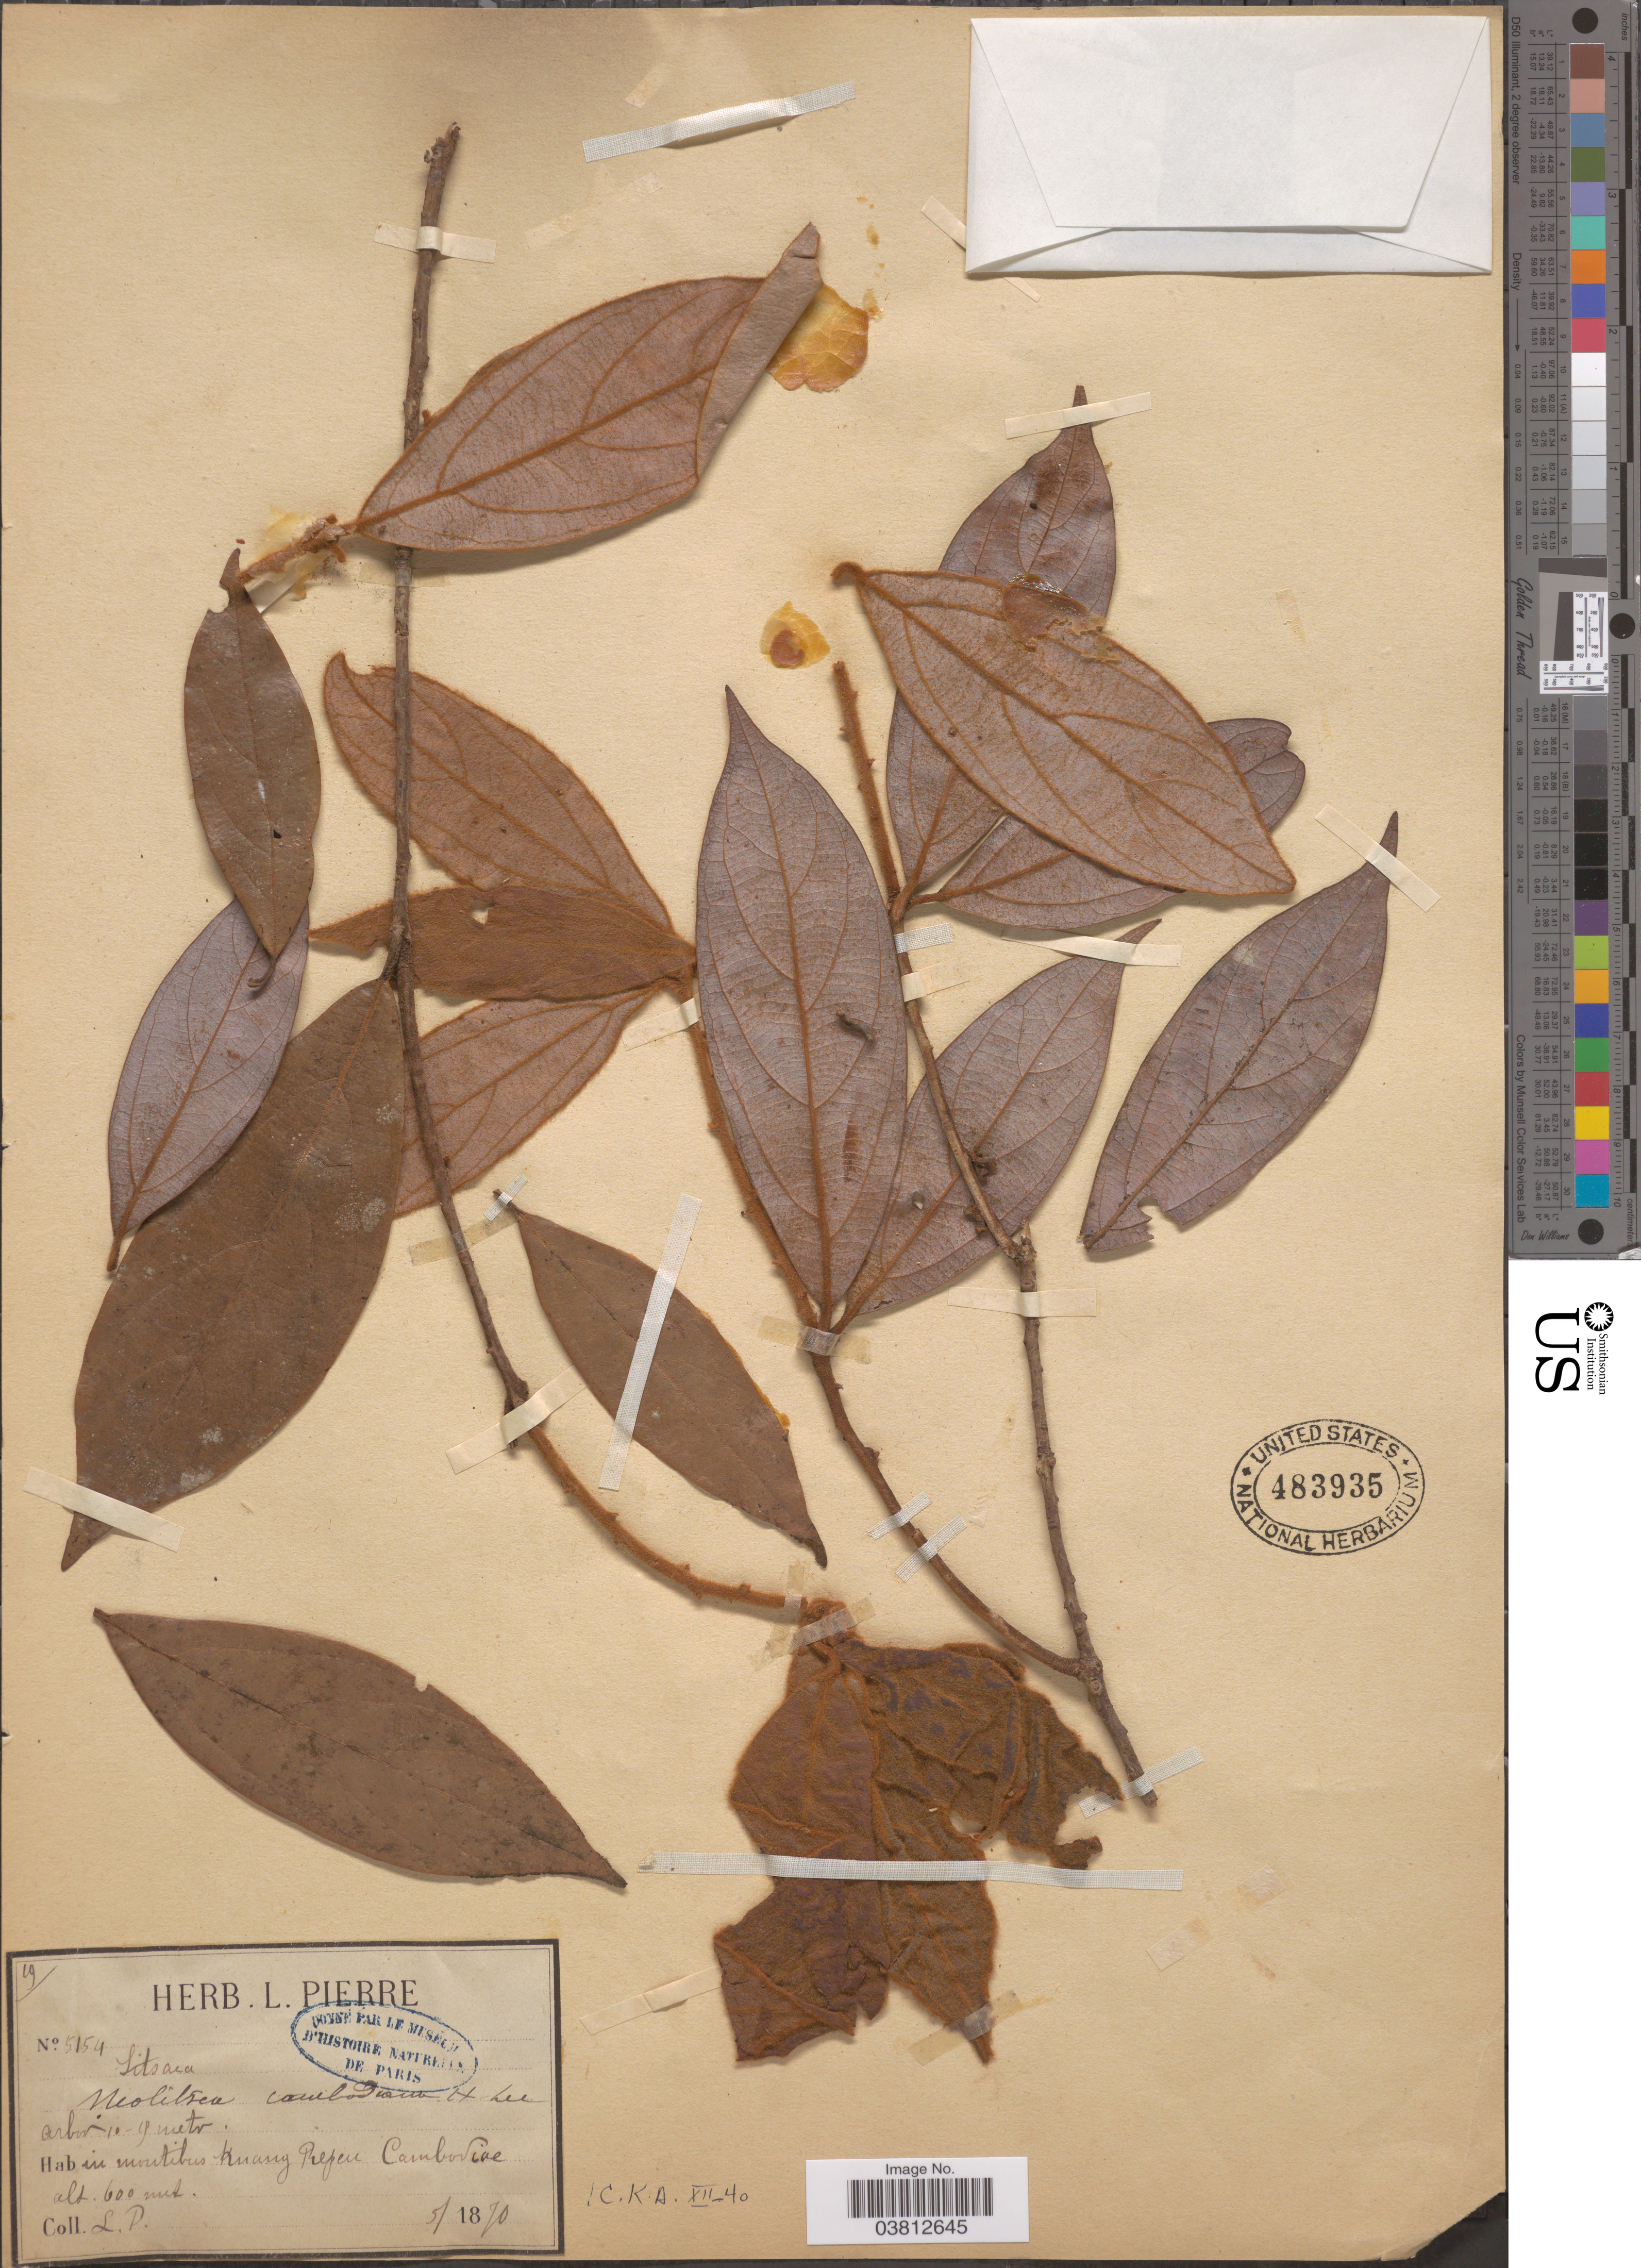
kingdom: Plantae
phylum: Tracheophyta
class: Magnoliopsida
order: Laurales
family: Lauraceae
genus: Neolitsea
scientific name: Neolitsea cambodiana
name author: Lecomte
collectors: L. Pierre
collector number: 5154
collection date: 1870-05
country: Cambodia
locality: In montibus Kuang Prepere [interpreted] Cambodiae.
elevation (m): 600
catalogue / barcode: US 483935